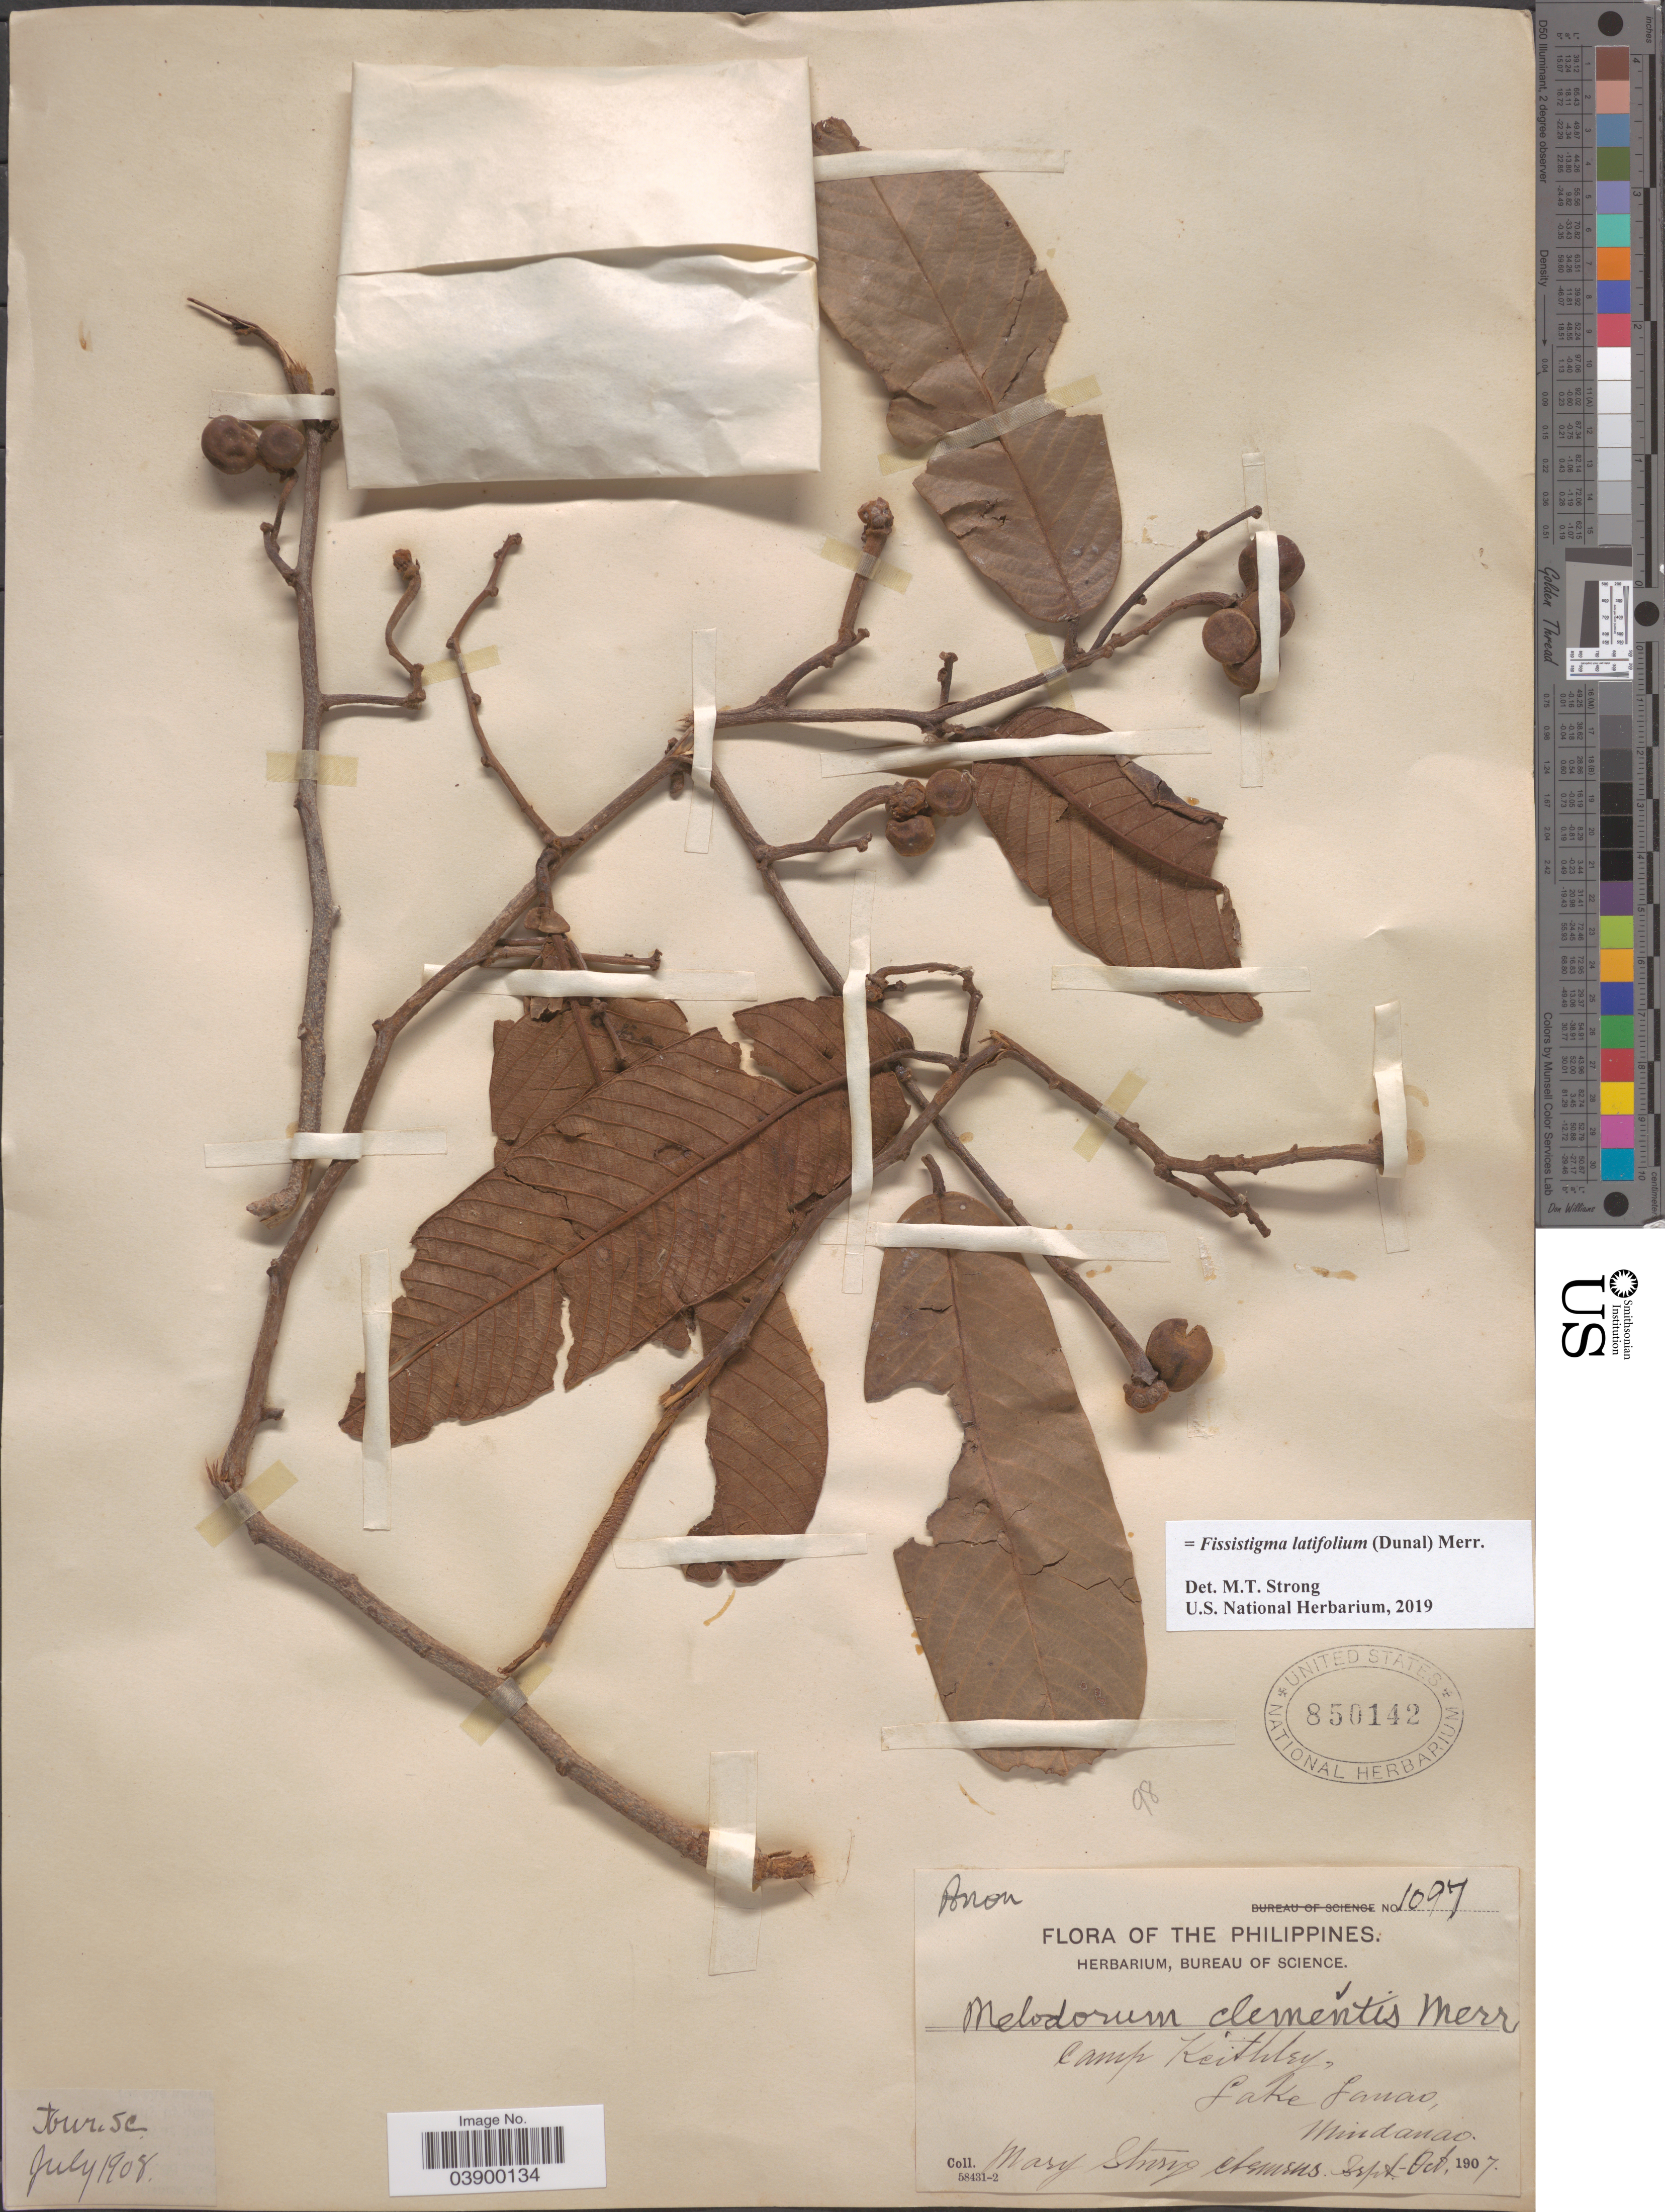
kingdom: Plantae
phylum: Tracheophyta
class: Magnoliopsida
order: Magnoliales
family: Annonaceae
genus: Fissistigma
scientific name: Fissistigma latifolium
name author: (Dunal) Merr.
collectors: M. S. Clemens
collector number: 1097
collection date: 1908-07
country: Philippines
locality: Camp Keithley, Lake Lanao, Mindanao.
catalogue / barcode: US 850142